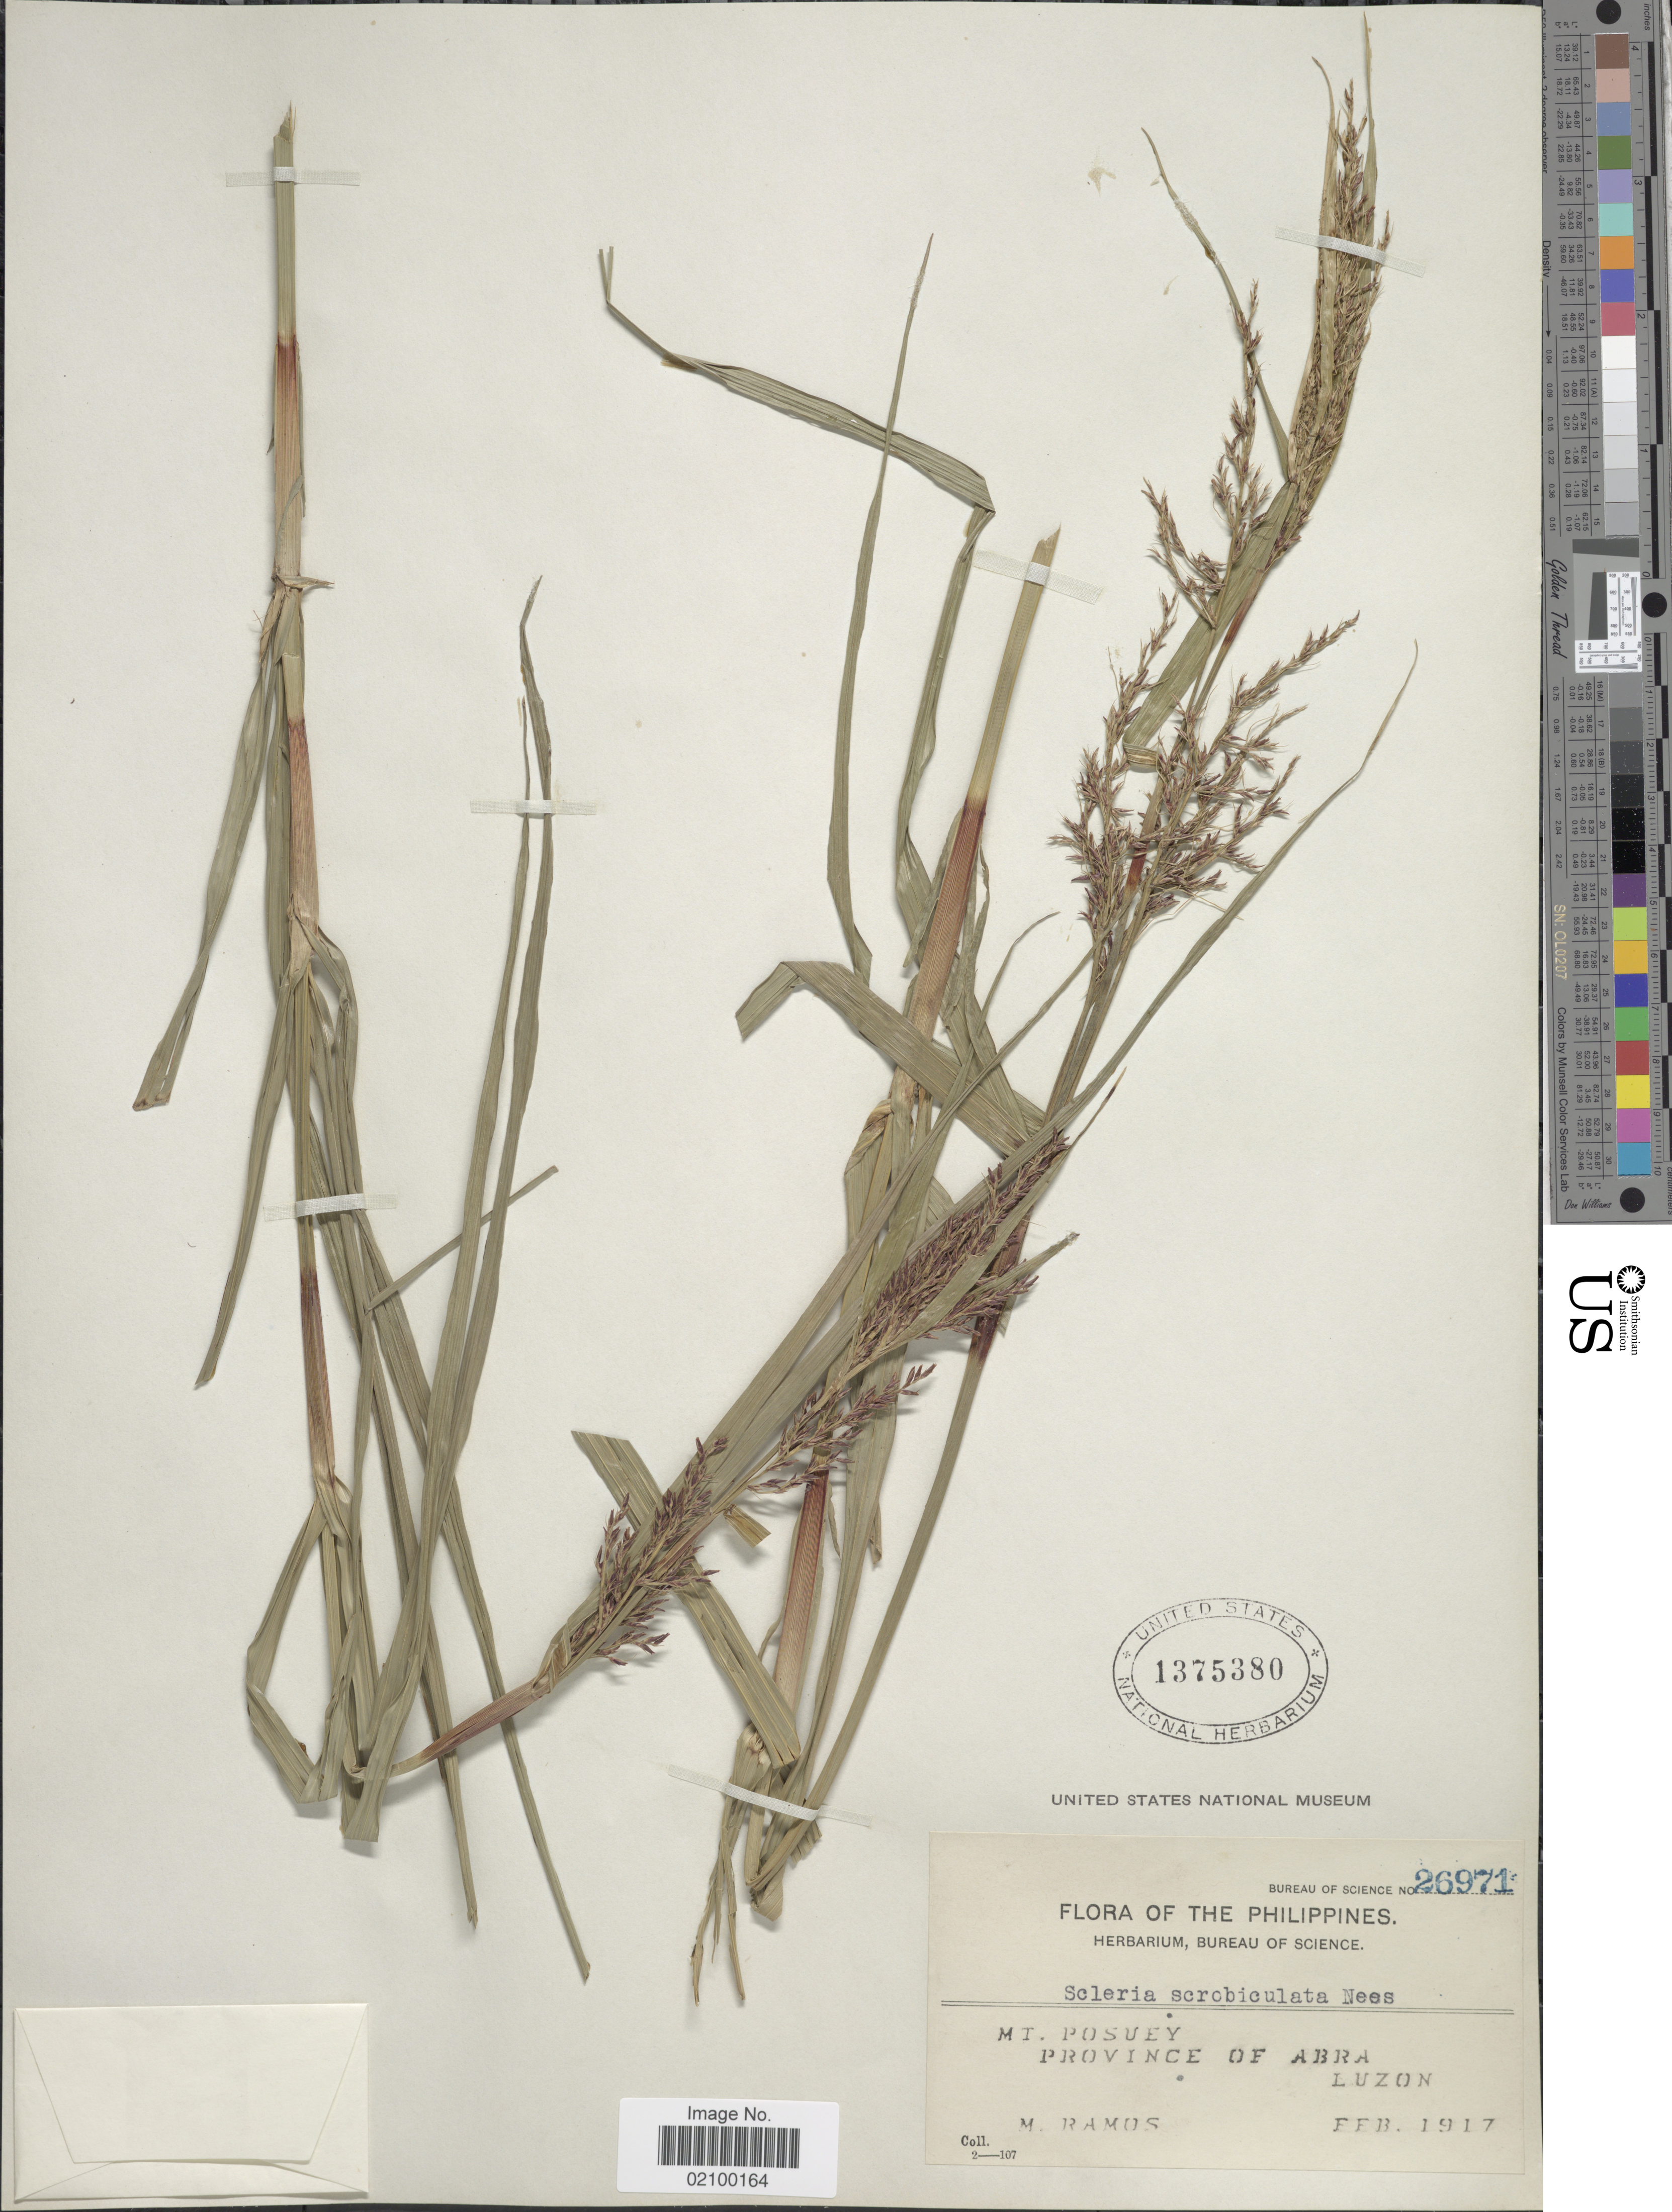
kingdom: Plantae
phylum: Tracheophyta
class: Liliopsida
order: Poales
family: Cyperaceae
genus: Scleria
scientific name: Scleria scrobiculata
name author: Nees & Meyen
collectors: M. Ramos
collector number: Bureau of Science 26971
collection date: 1917-02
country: Philippines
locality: Mt. Posuey, Province of Abra, Luzon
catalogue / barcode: US 1375380